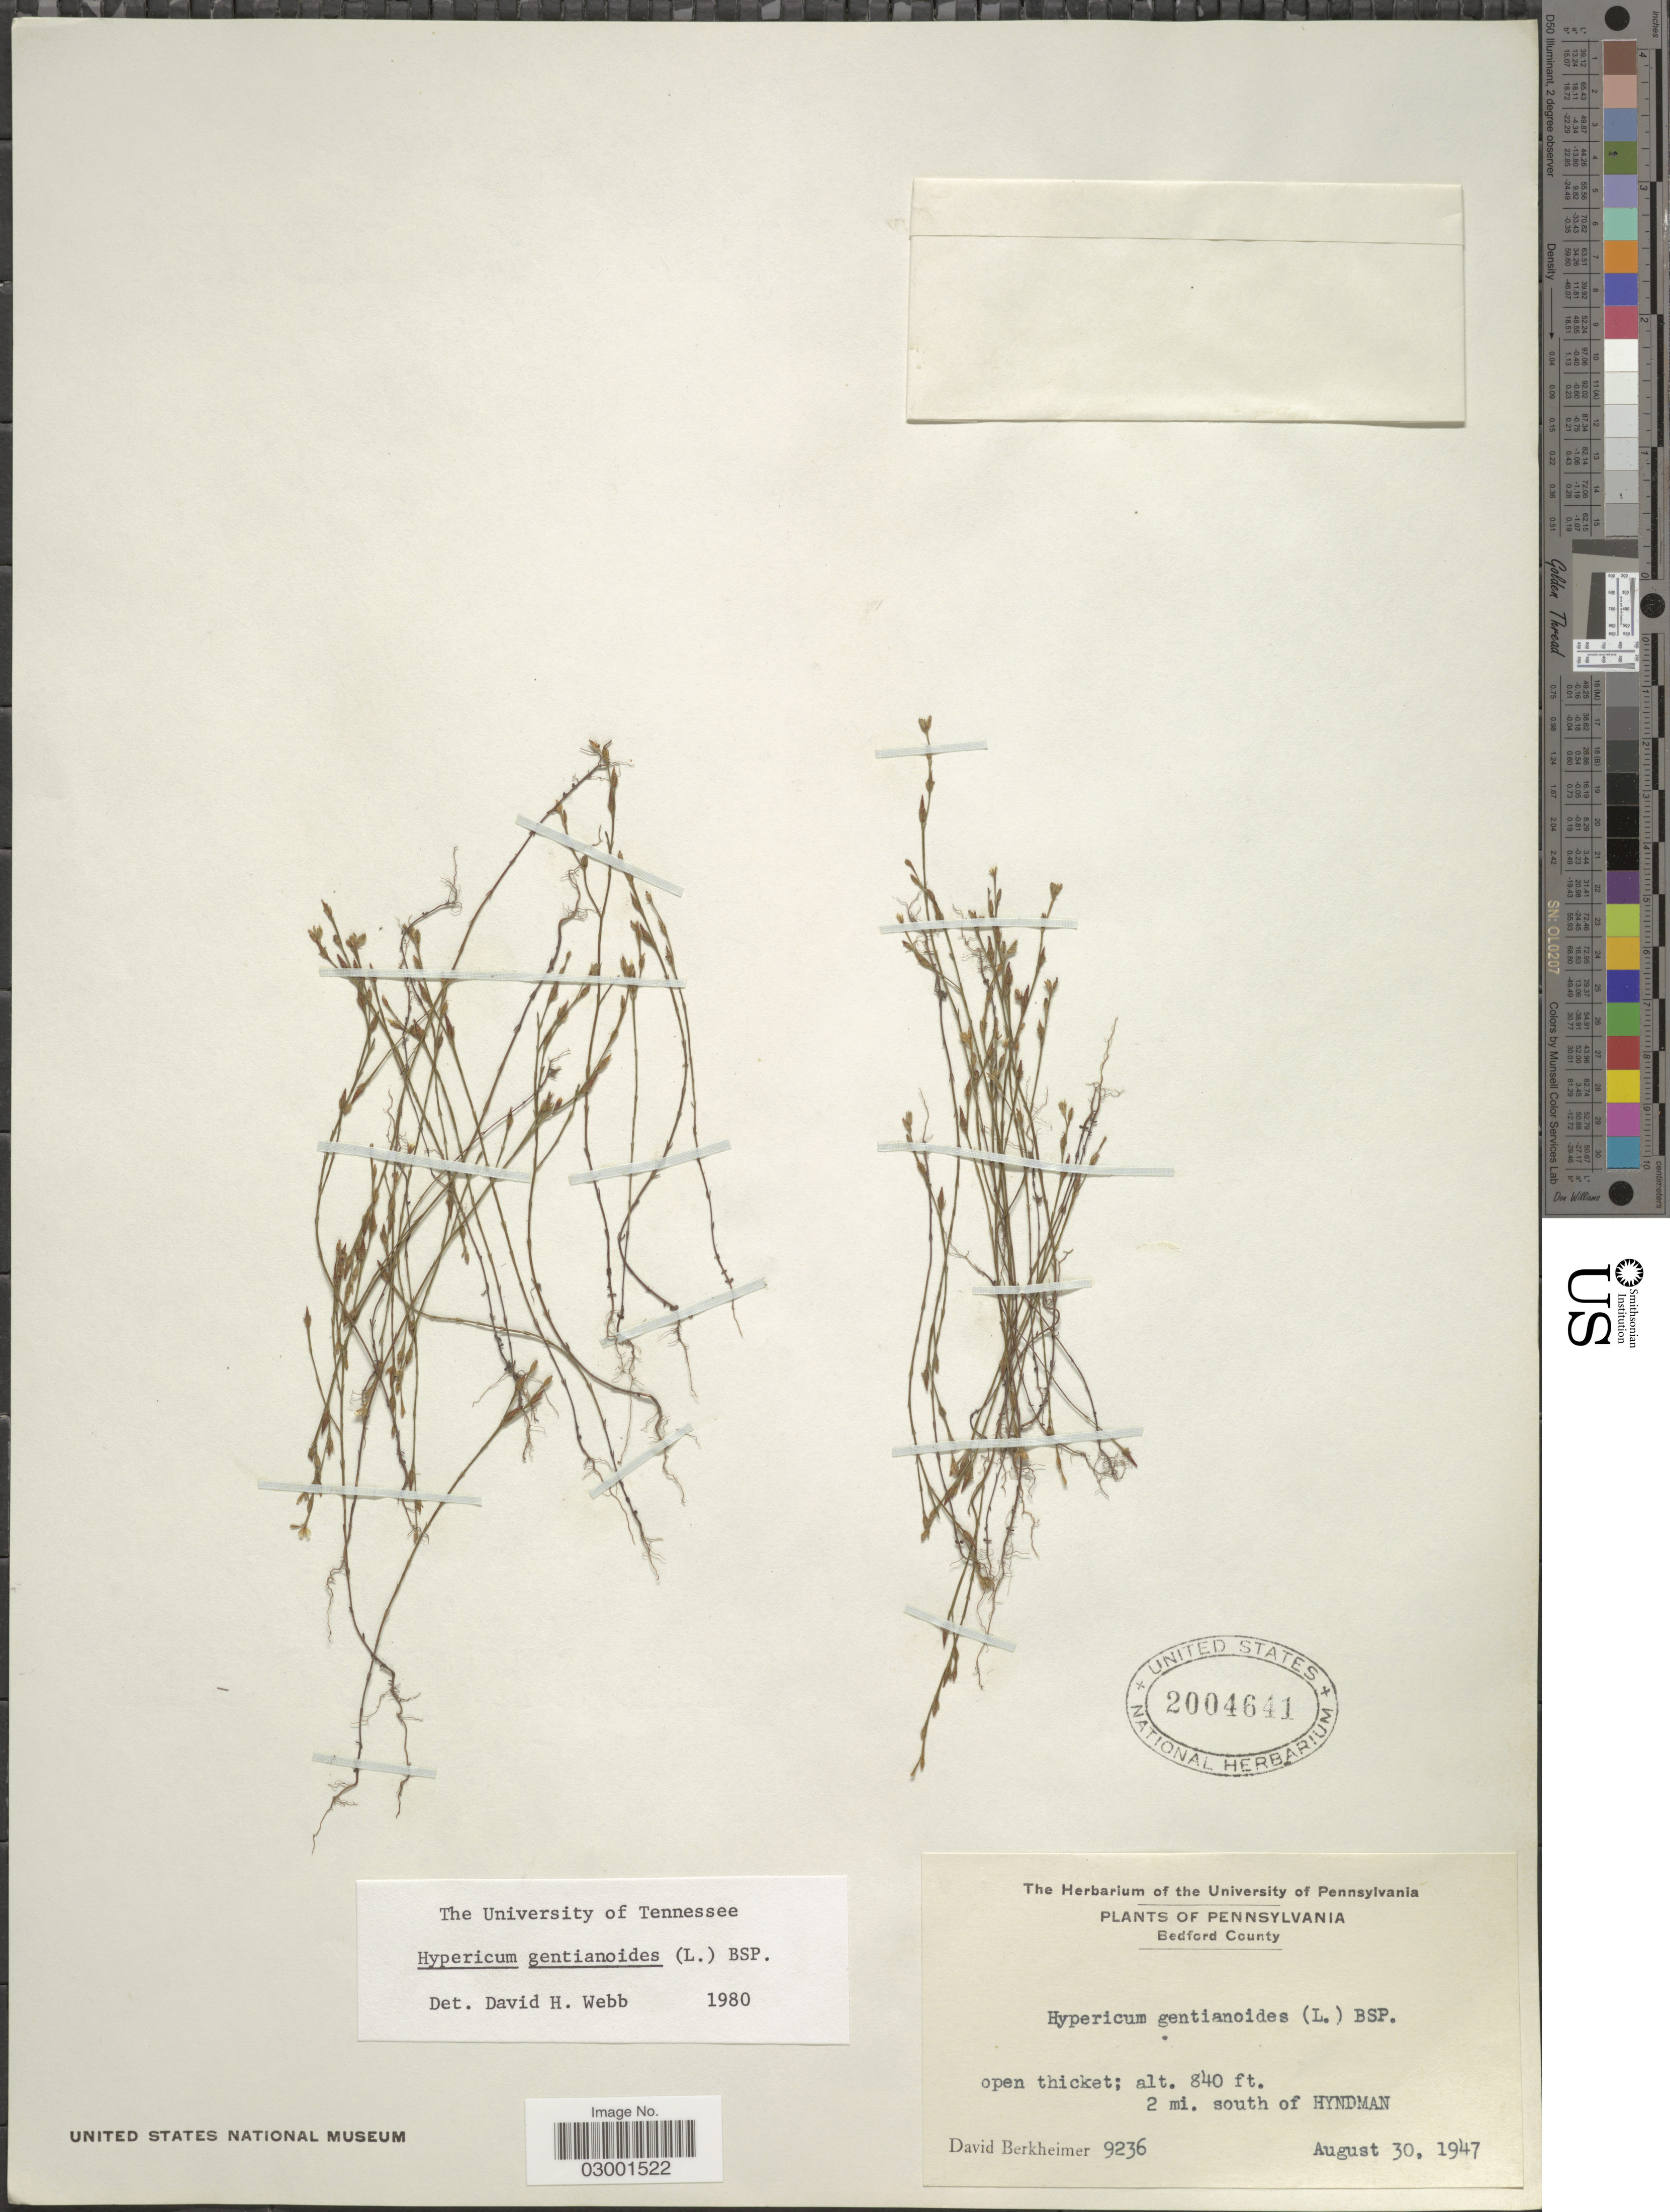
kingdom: Plantae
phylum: Tracheophyta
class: Magnoliopsida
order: Malpighiales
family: Hypericaceae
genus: Hypericum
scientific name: Hypericum gentianoides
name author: (L.) Britton, Stearns & Poggenb.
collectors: D. Berkheimer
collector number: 9236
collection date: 1947-08-30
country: United States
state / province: Pennsylvania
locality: Bedford County, 2 mi. south of Hyndman.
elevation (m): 256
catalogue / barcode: US 2004641